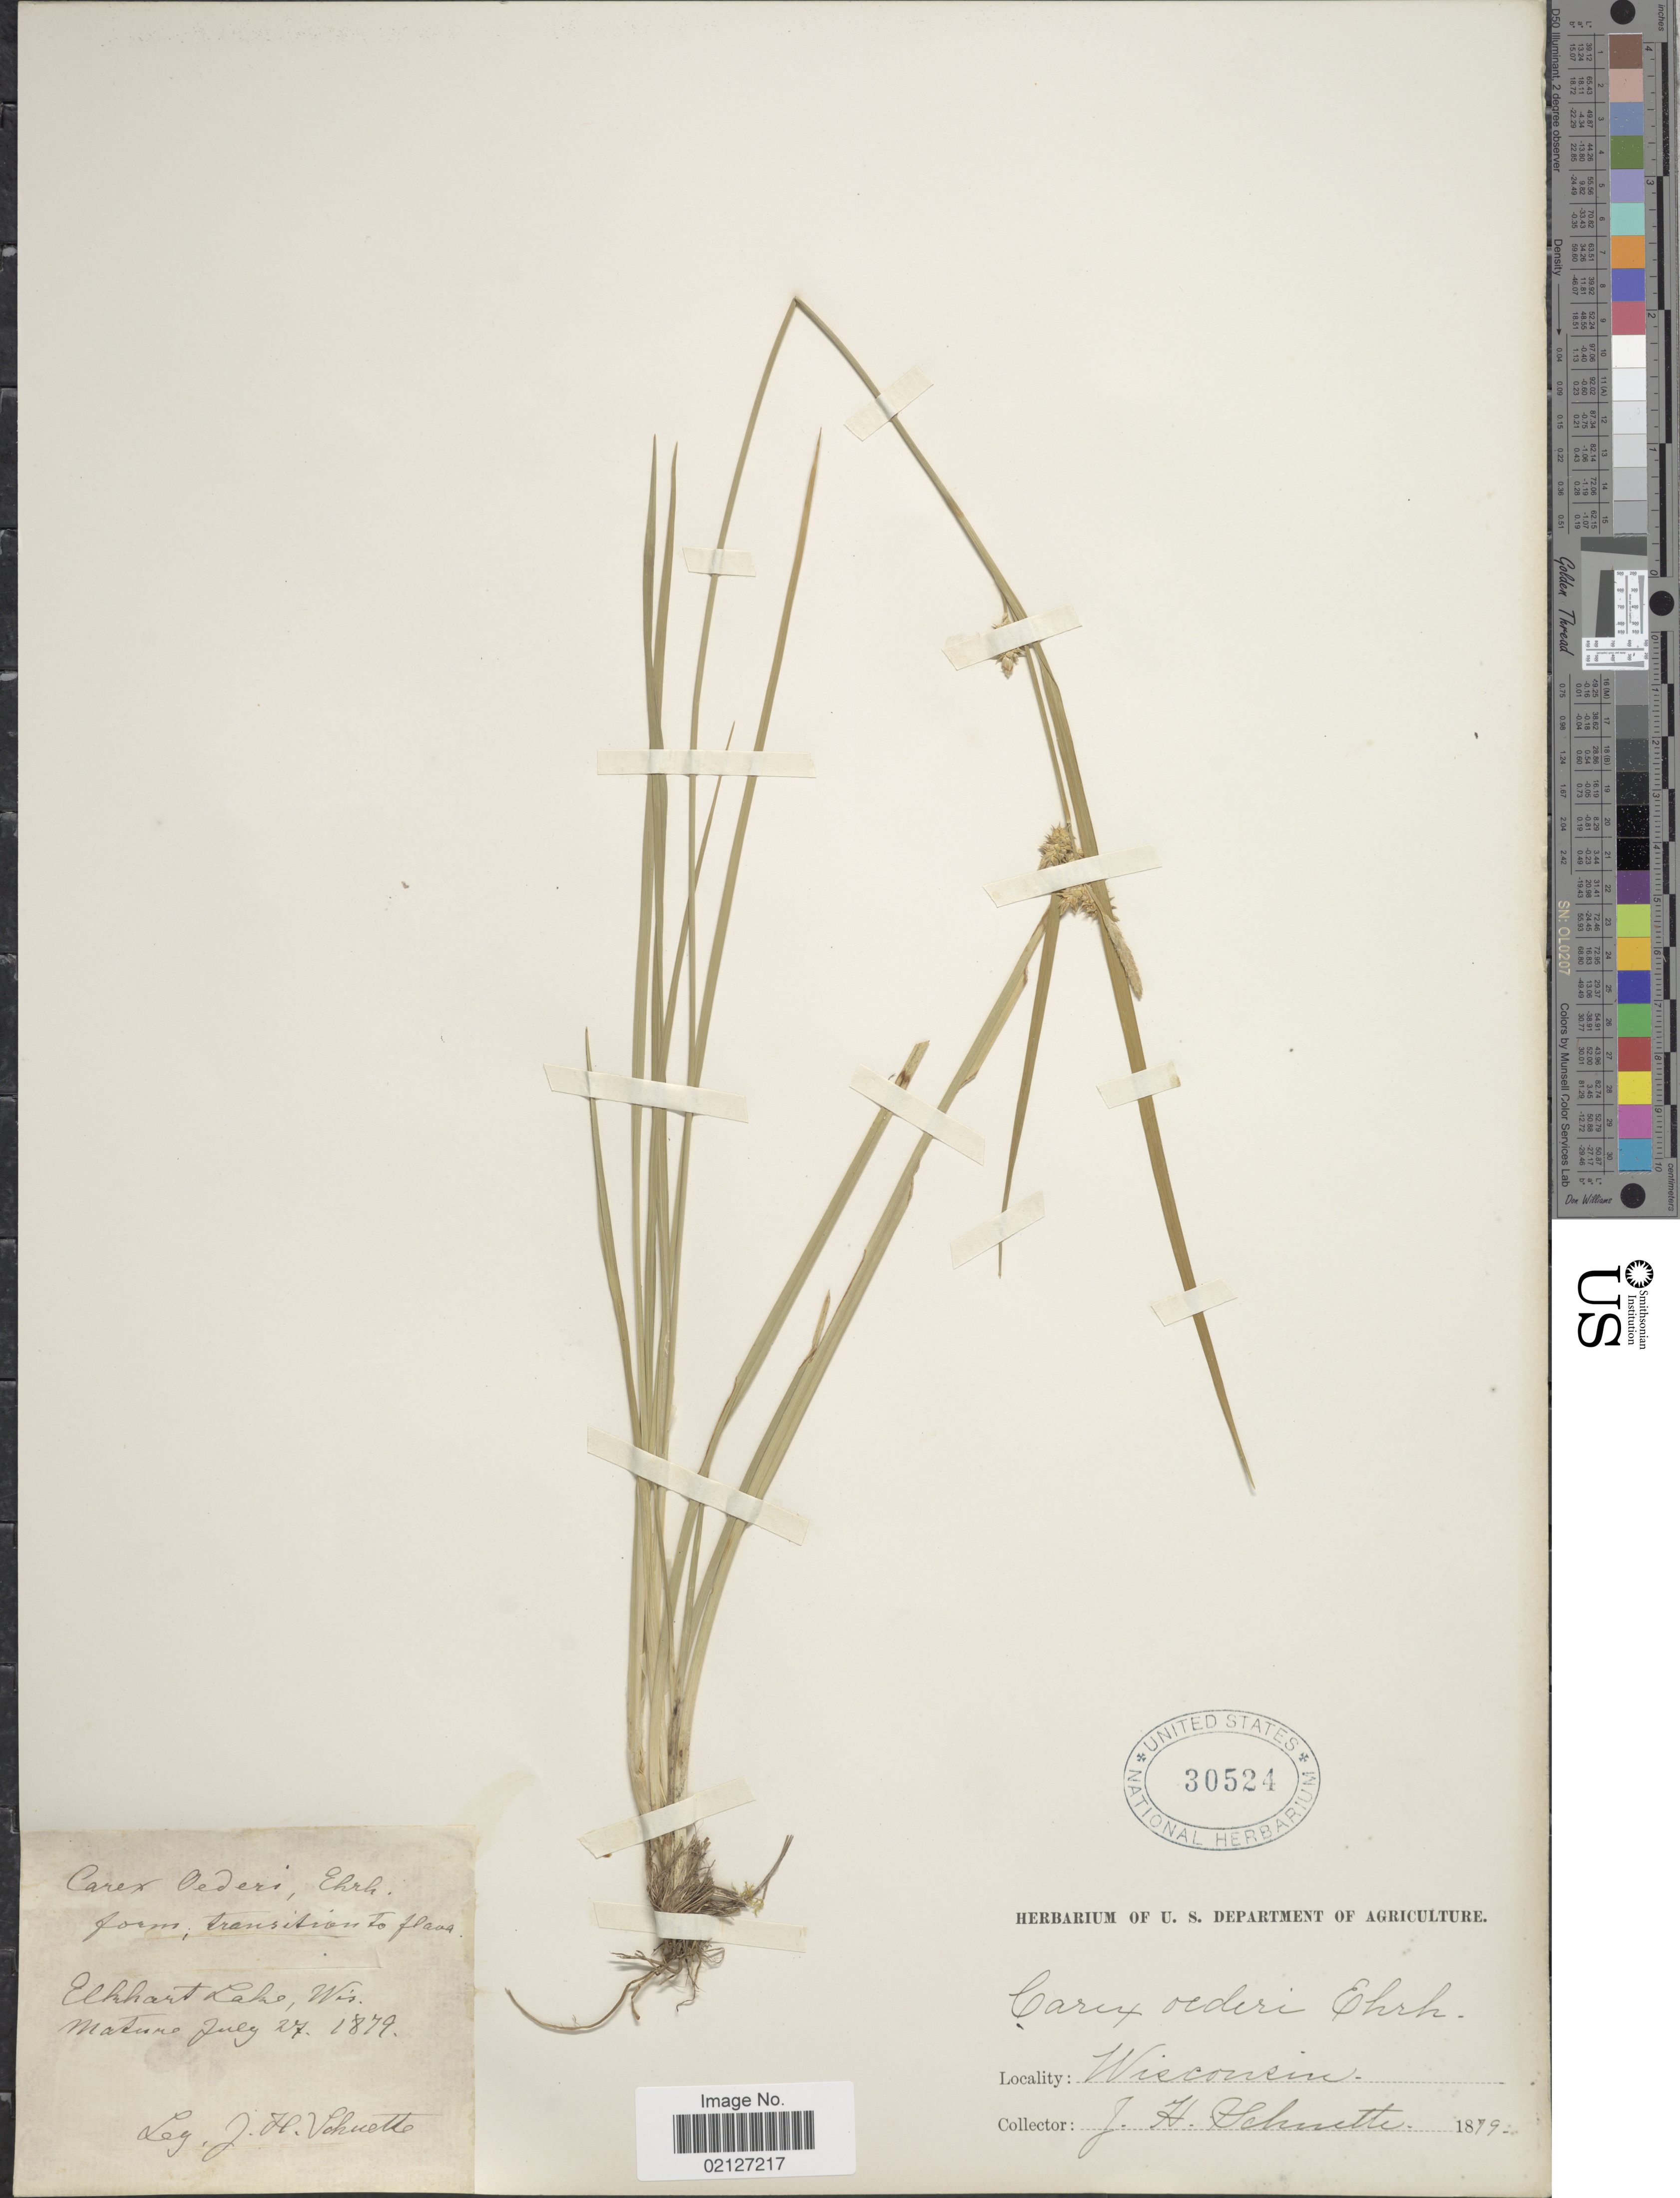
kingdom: Plantae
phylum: Tracheophyta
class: Liliopsida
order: Poales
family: Cyperaceae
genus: Carex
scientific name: Carex oederi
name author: Retz.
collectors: J. H. Schuette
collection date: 1879-07-27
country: United States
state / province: Wisconsin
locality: Masture, Elhart Lake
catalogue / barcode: US 30524